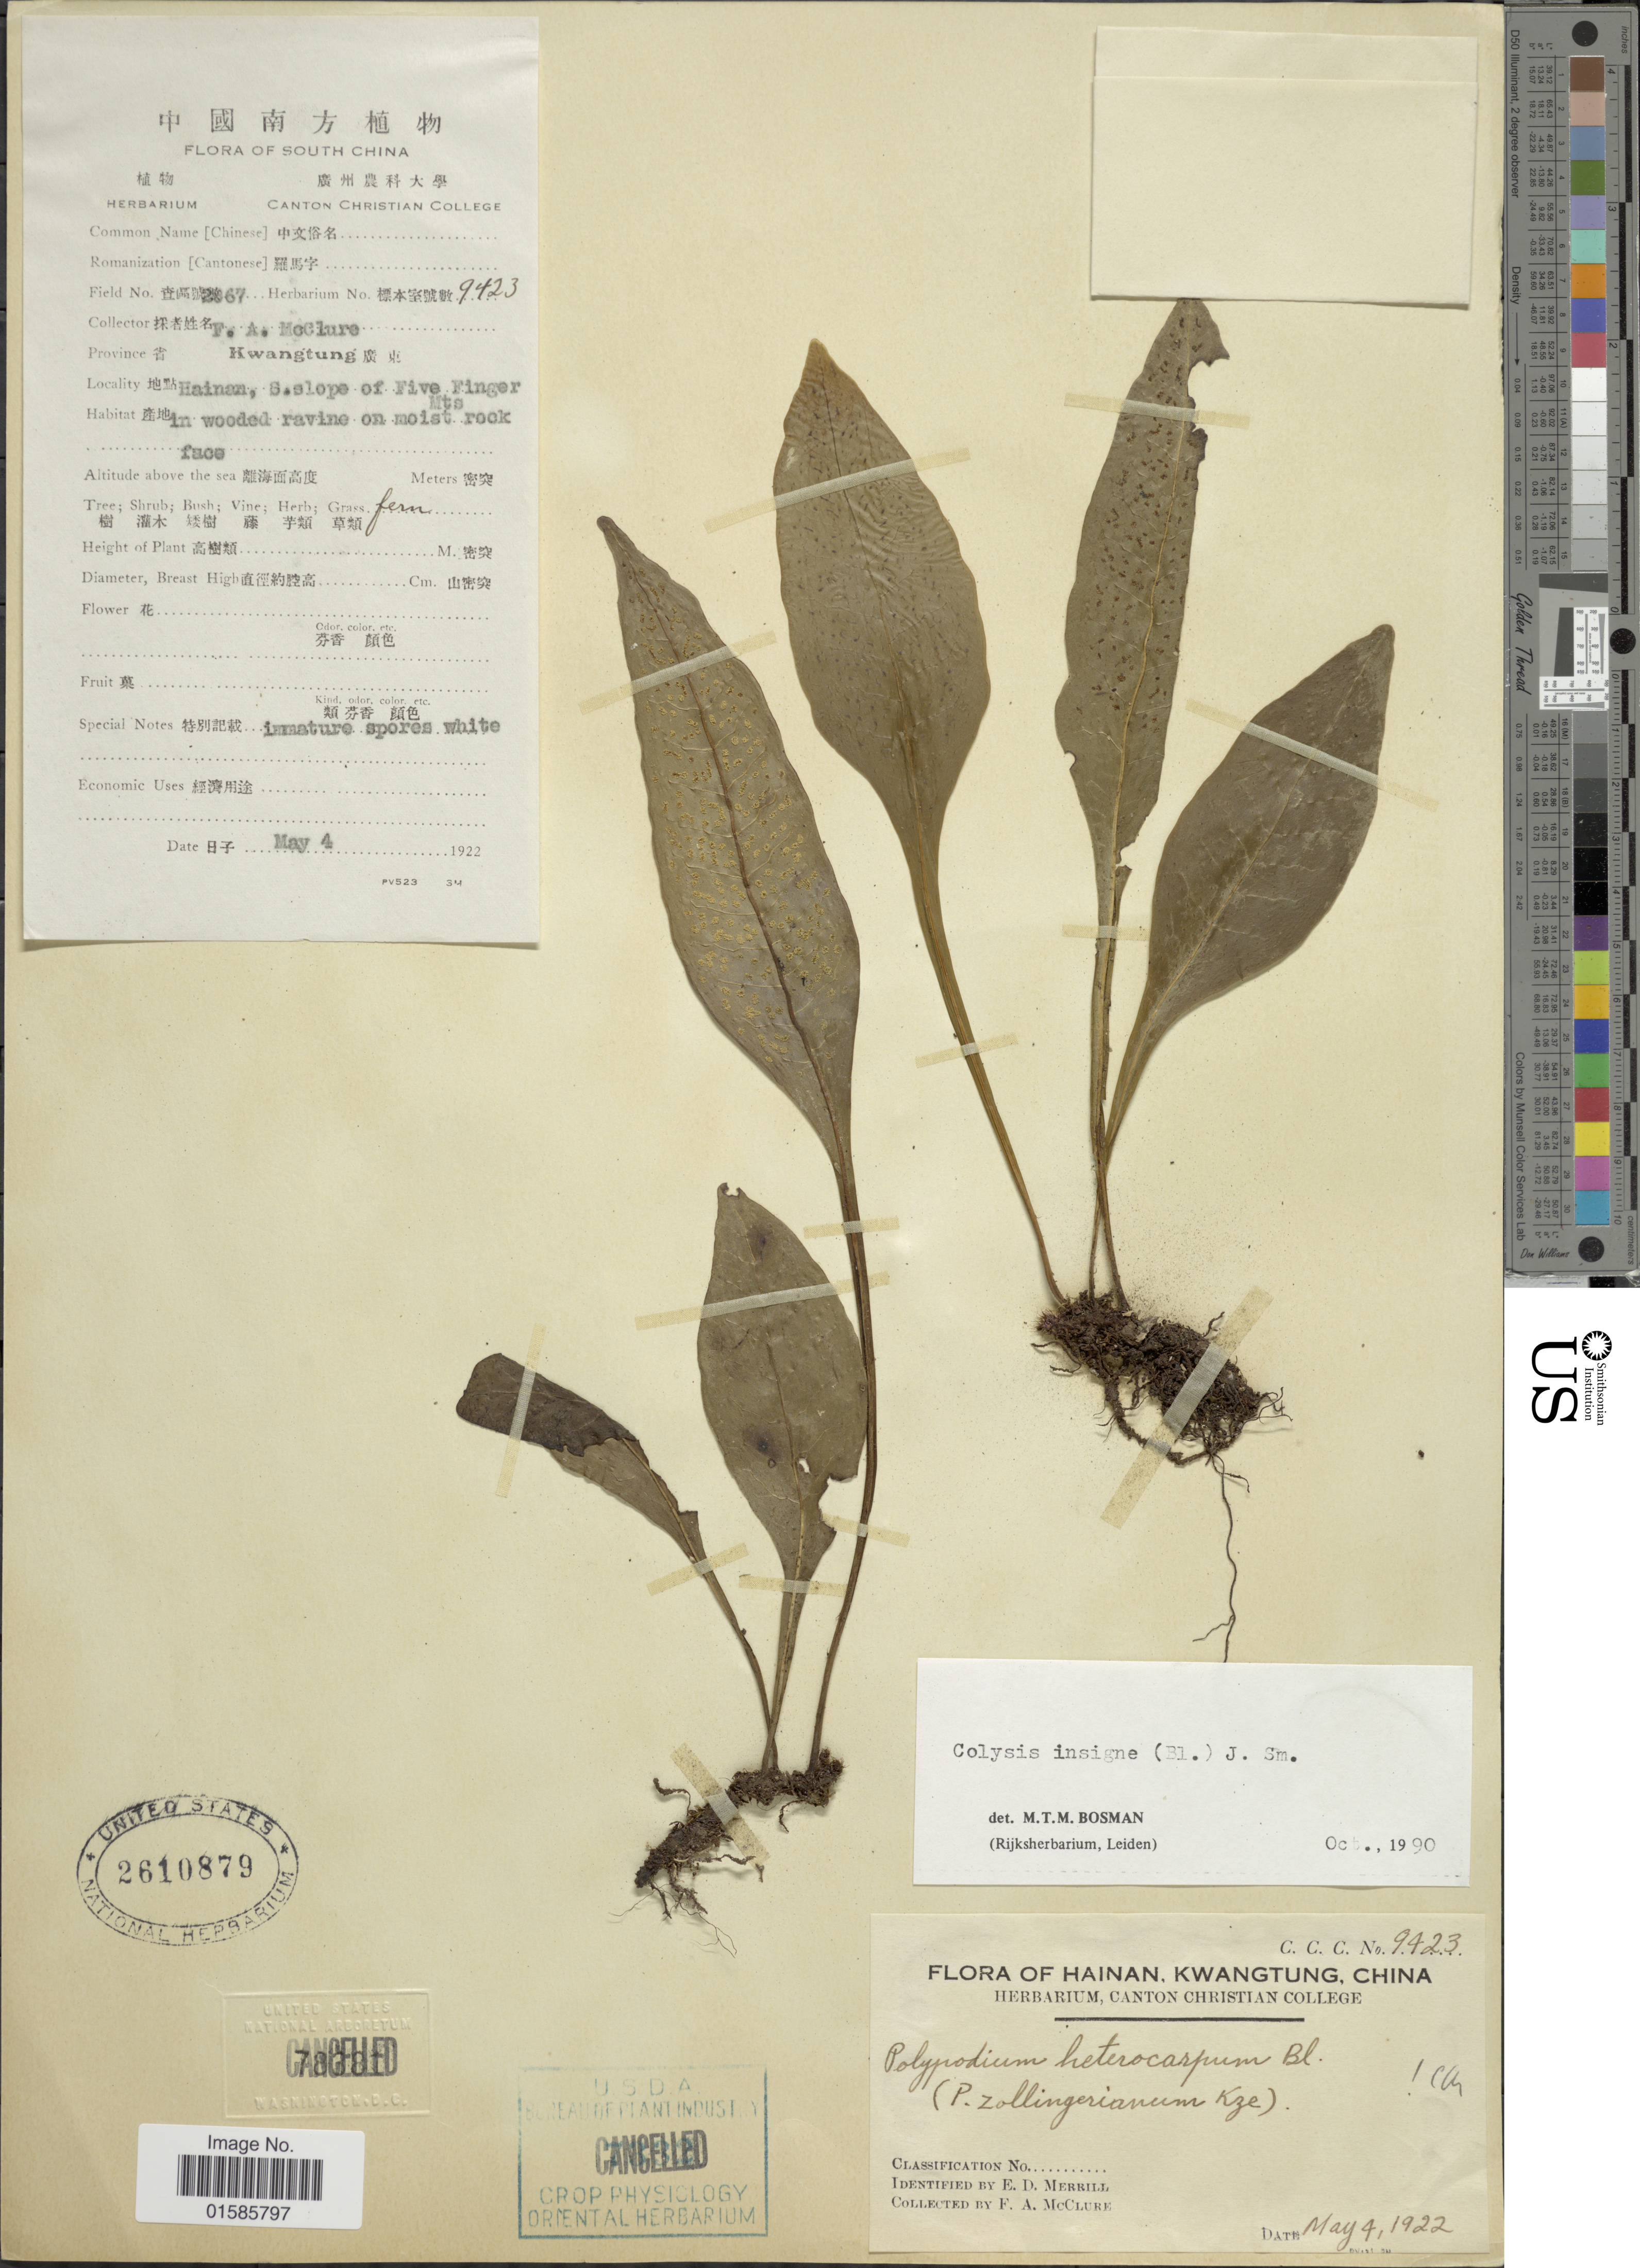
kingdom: Plantae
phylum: Tracheophyta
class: Polypodiopsida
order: Polypodiales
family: Polypodiaceae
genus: Microsorum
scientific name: Microsorum insigne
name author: (Blume) Copel.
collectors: F. A. McClure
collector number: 267/9423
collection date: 1922-05-04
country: China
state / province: Guangdong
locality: South China, Hainan, S. slope of Five Finger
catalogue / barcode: US 2610879